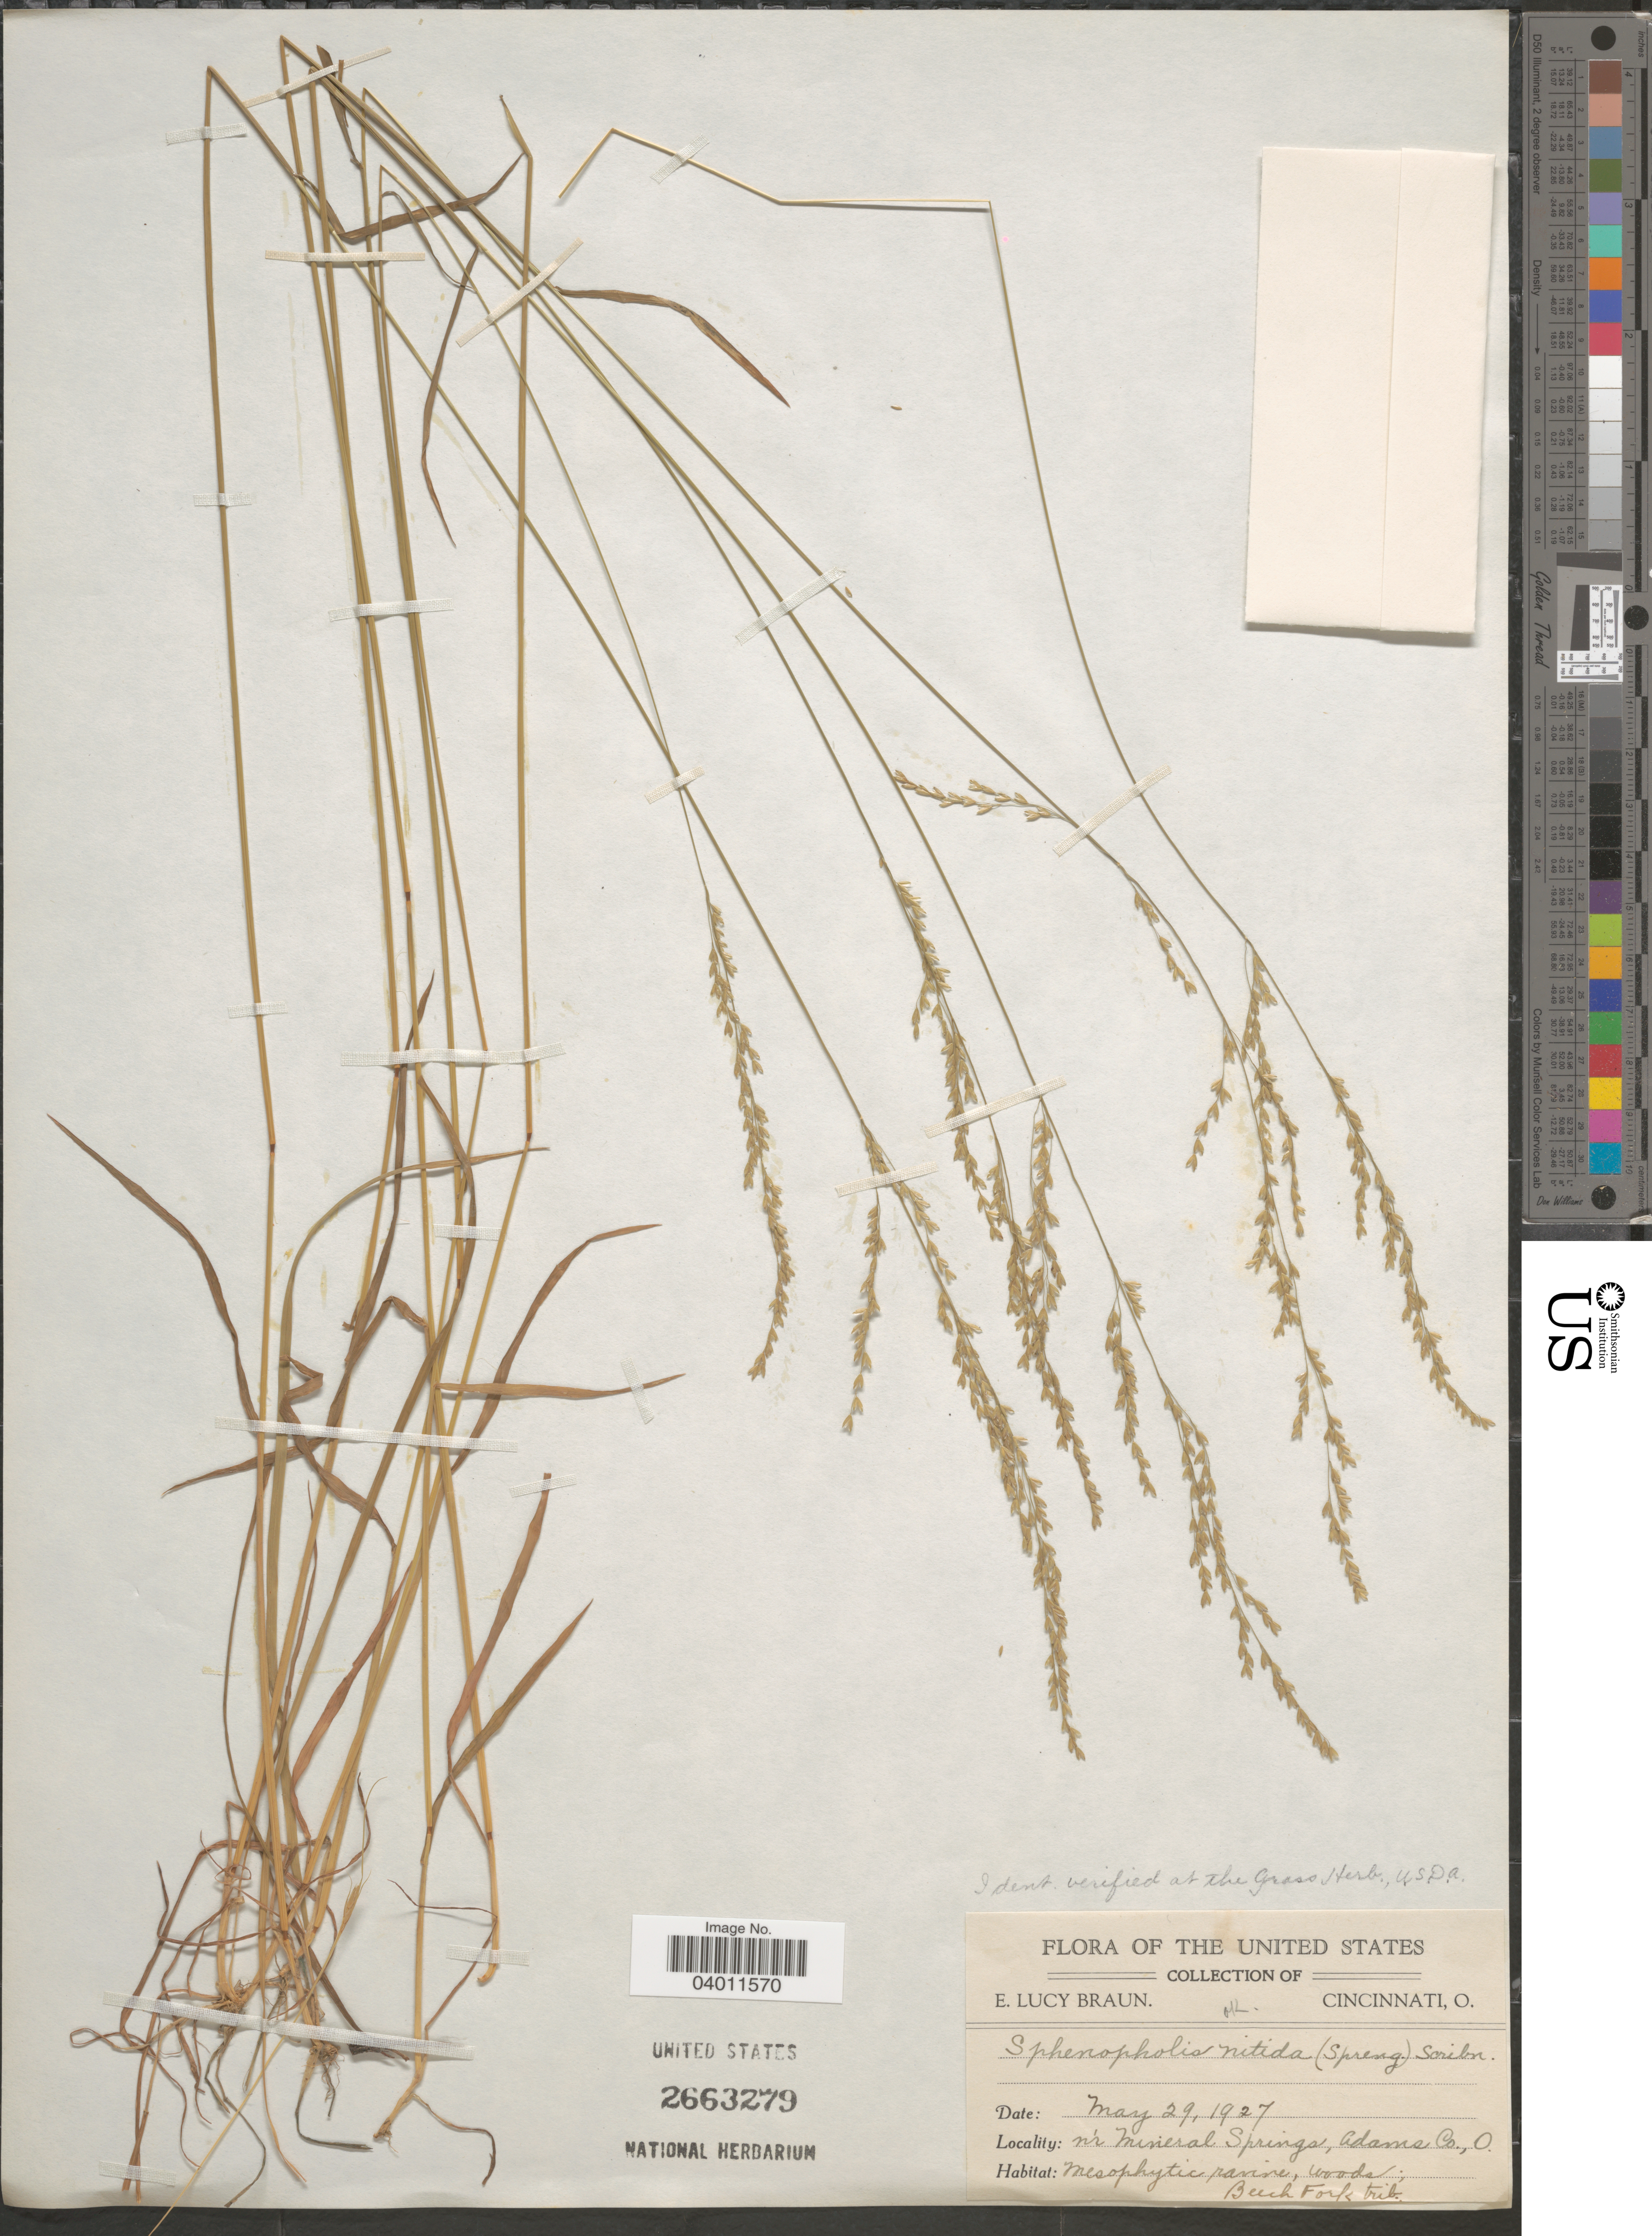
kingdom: Plantae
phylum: Tracheophyta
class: Liliopsida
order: Poales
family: Poaceae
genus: Sphenopholis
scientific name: Sphenopholis nitida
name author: (Biehler) Scribn.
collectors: E. L. Braun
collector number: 42*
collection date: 1927-05-29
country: United States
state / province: Ohio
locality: N'r Mineral Springs, Adams Co. Beech Fork trib.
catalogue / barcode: US 2663279